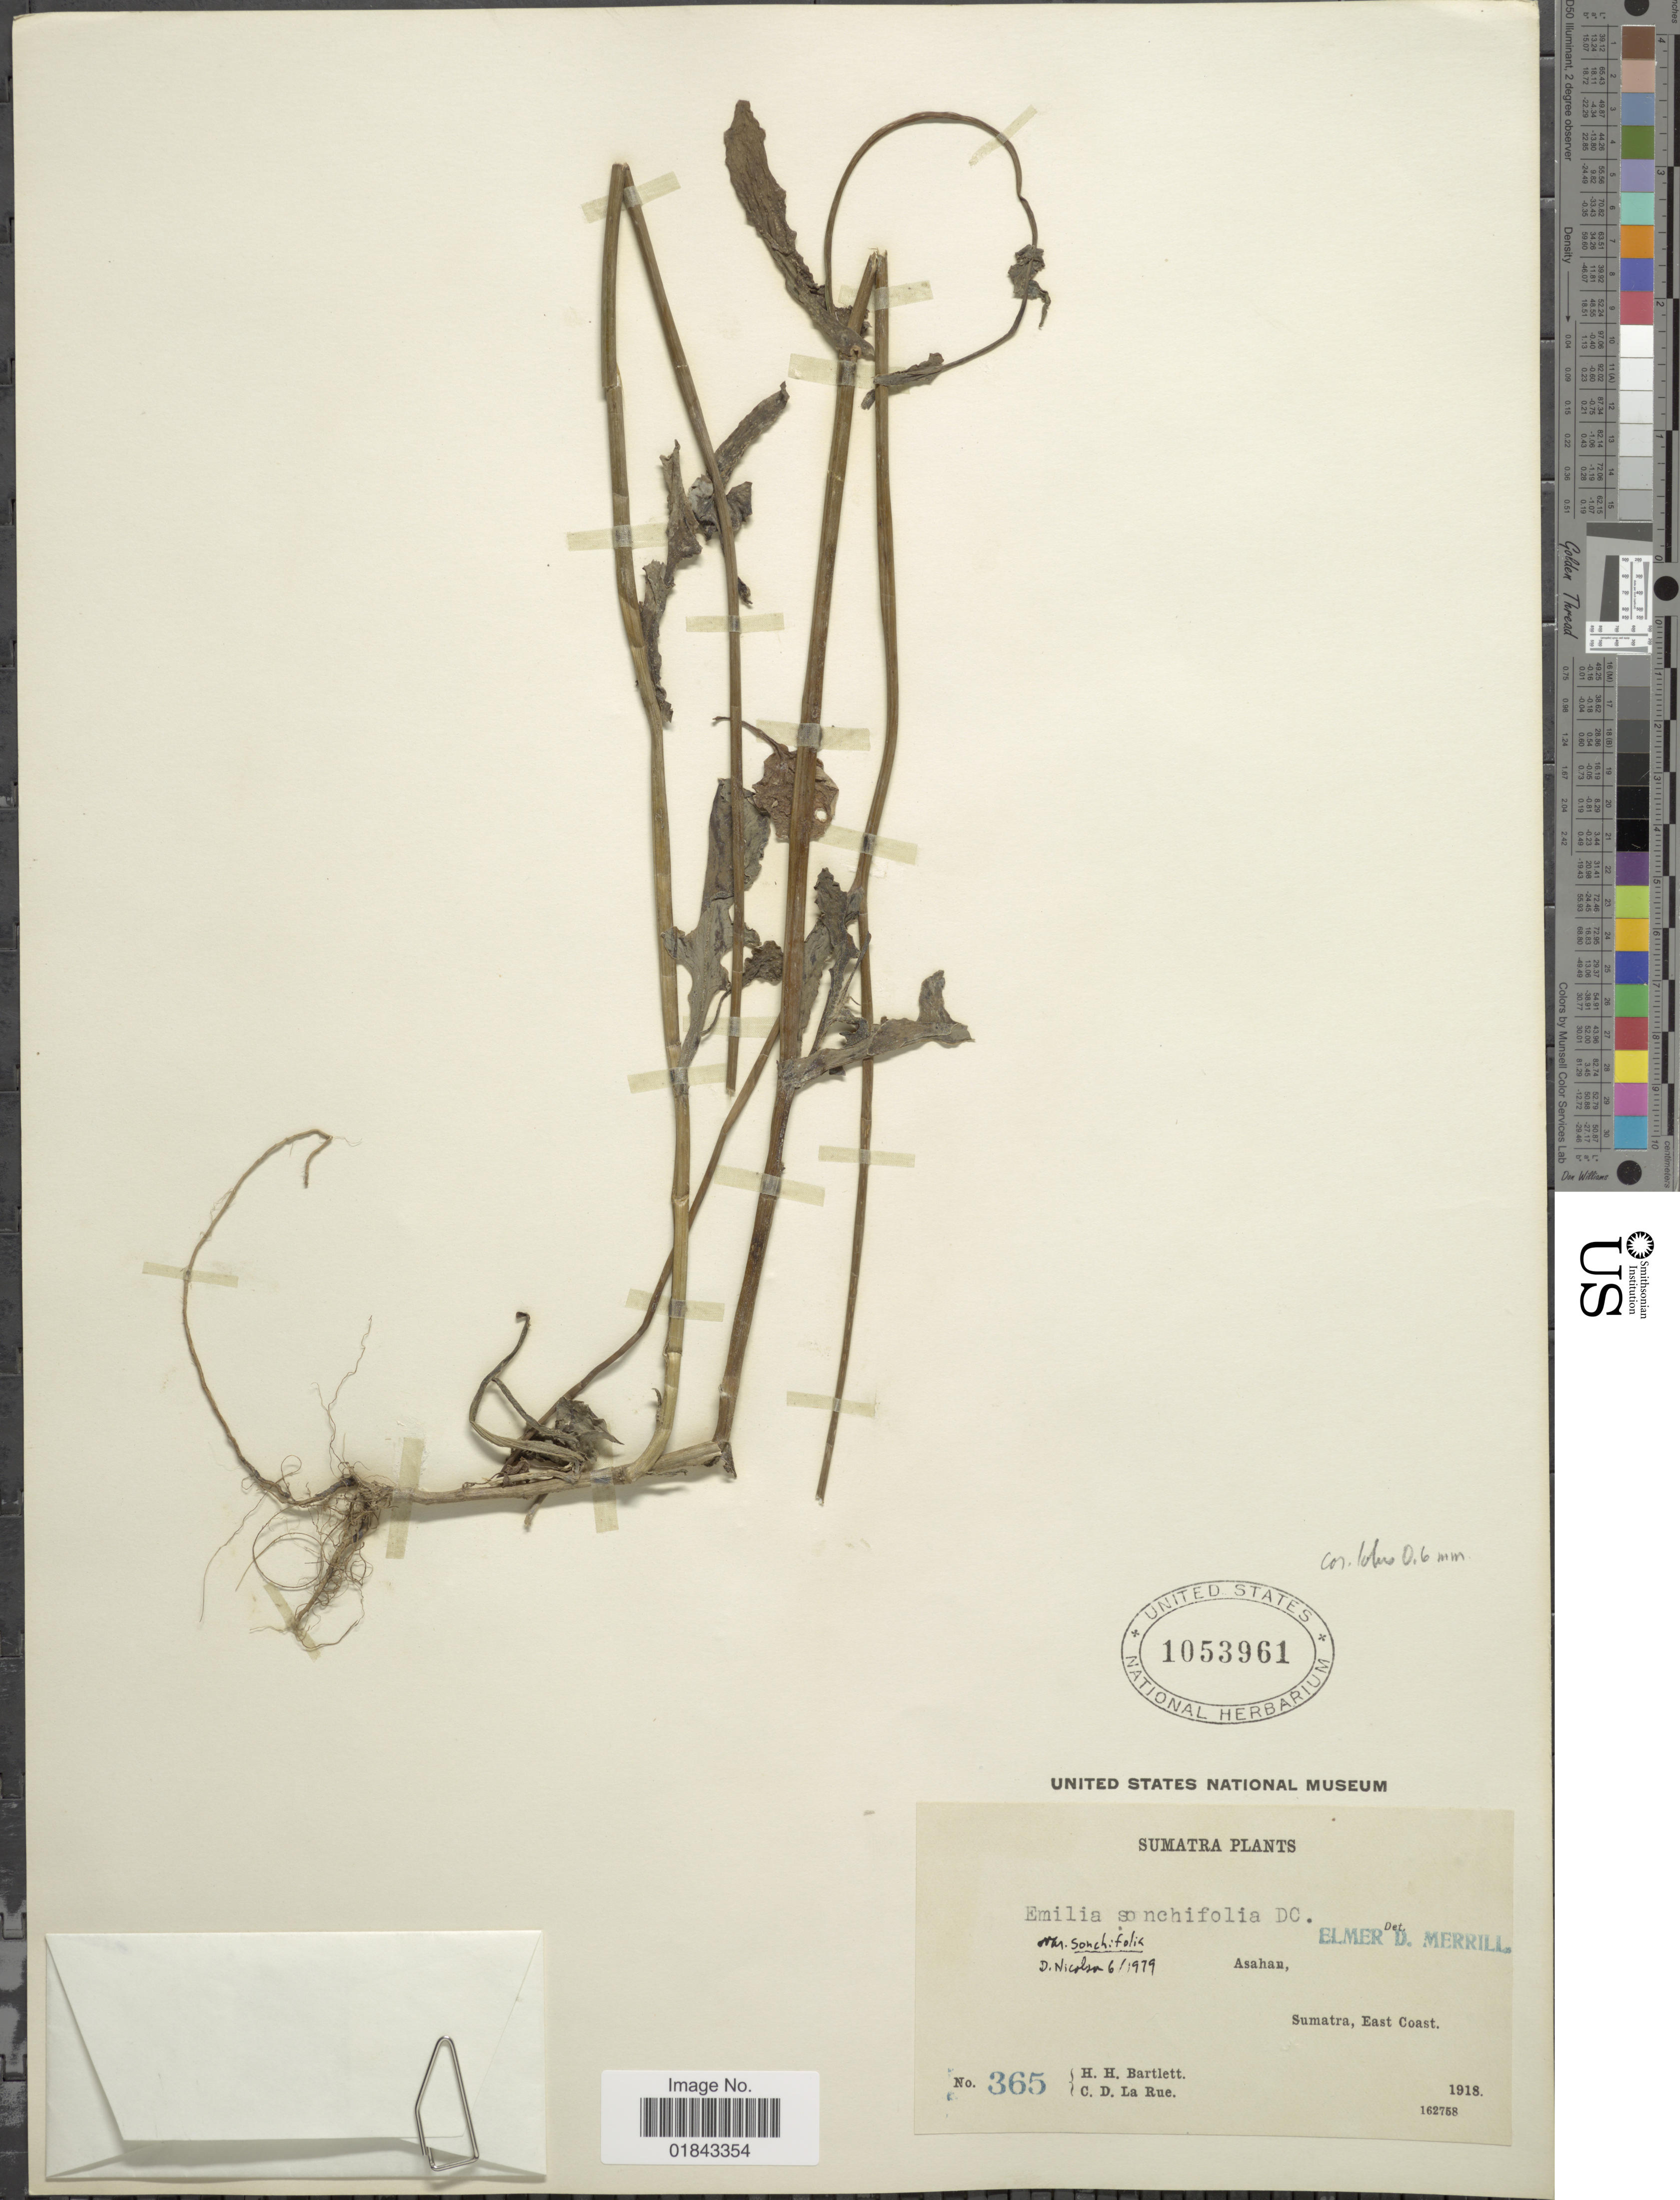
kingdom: Plantae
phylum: Tracheophyta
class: Magnoliopsida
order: Asterales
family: Asteraceae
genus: Emilia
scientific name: Emilia sonchifolia var. javanica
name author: (Burm. f.) Mattf.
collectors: H. H. Bartlett & C. La Rue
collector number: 365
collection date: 1918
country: Indonesia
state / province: Sumatra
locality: East Coast, Asahan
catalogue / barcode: US 1053961